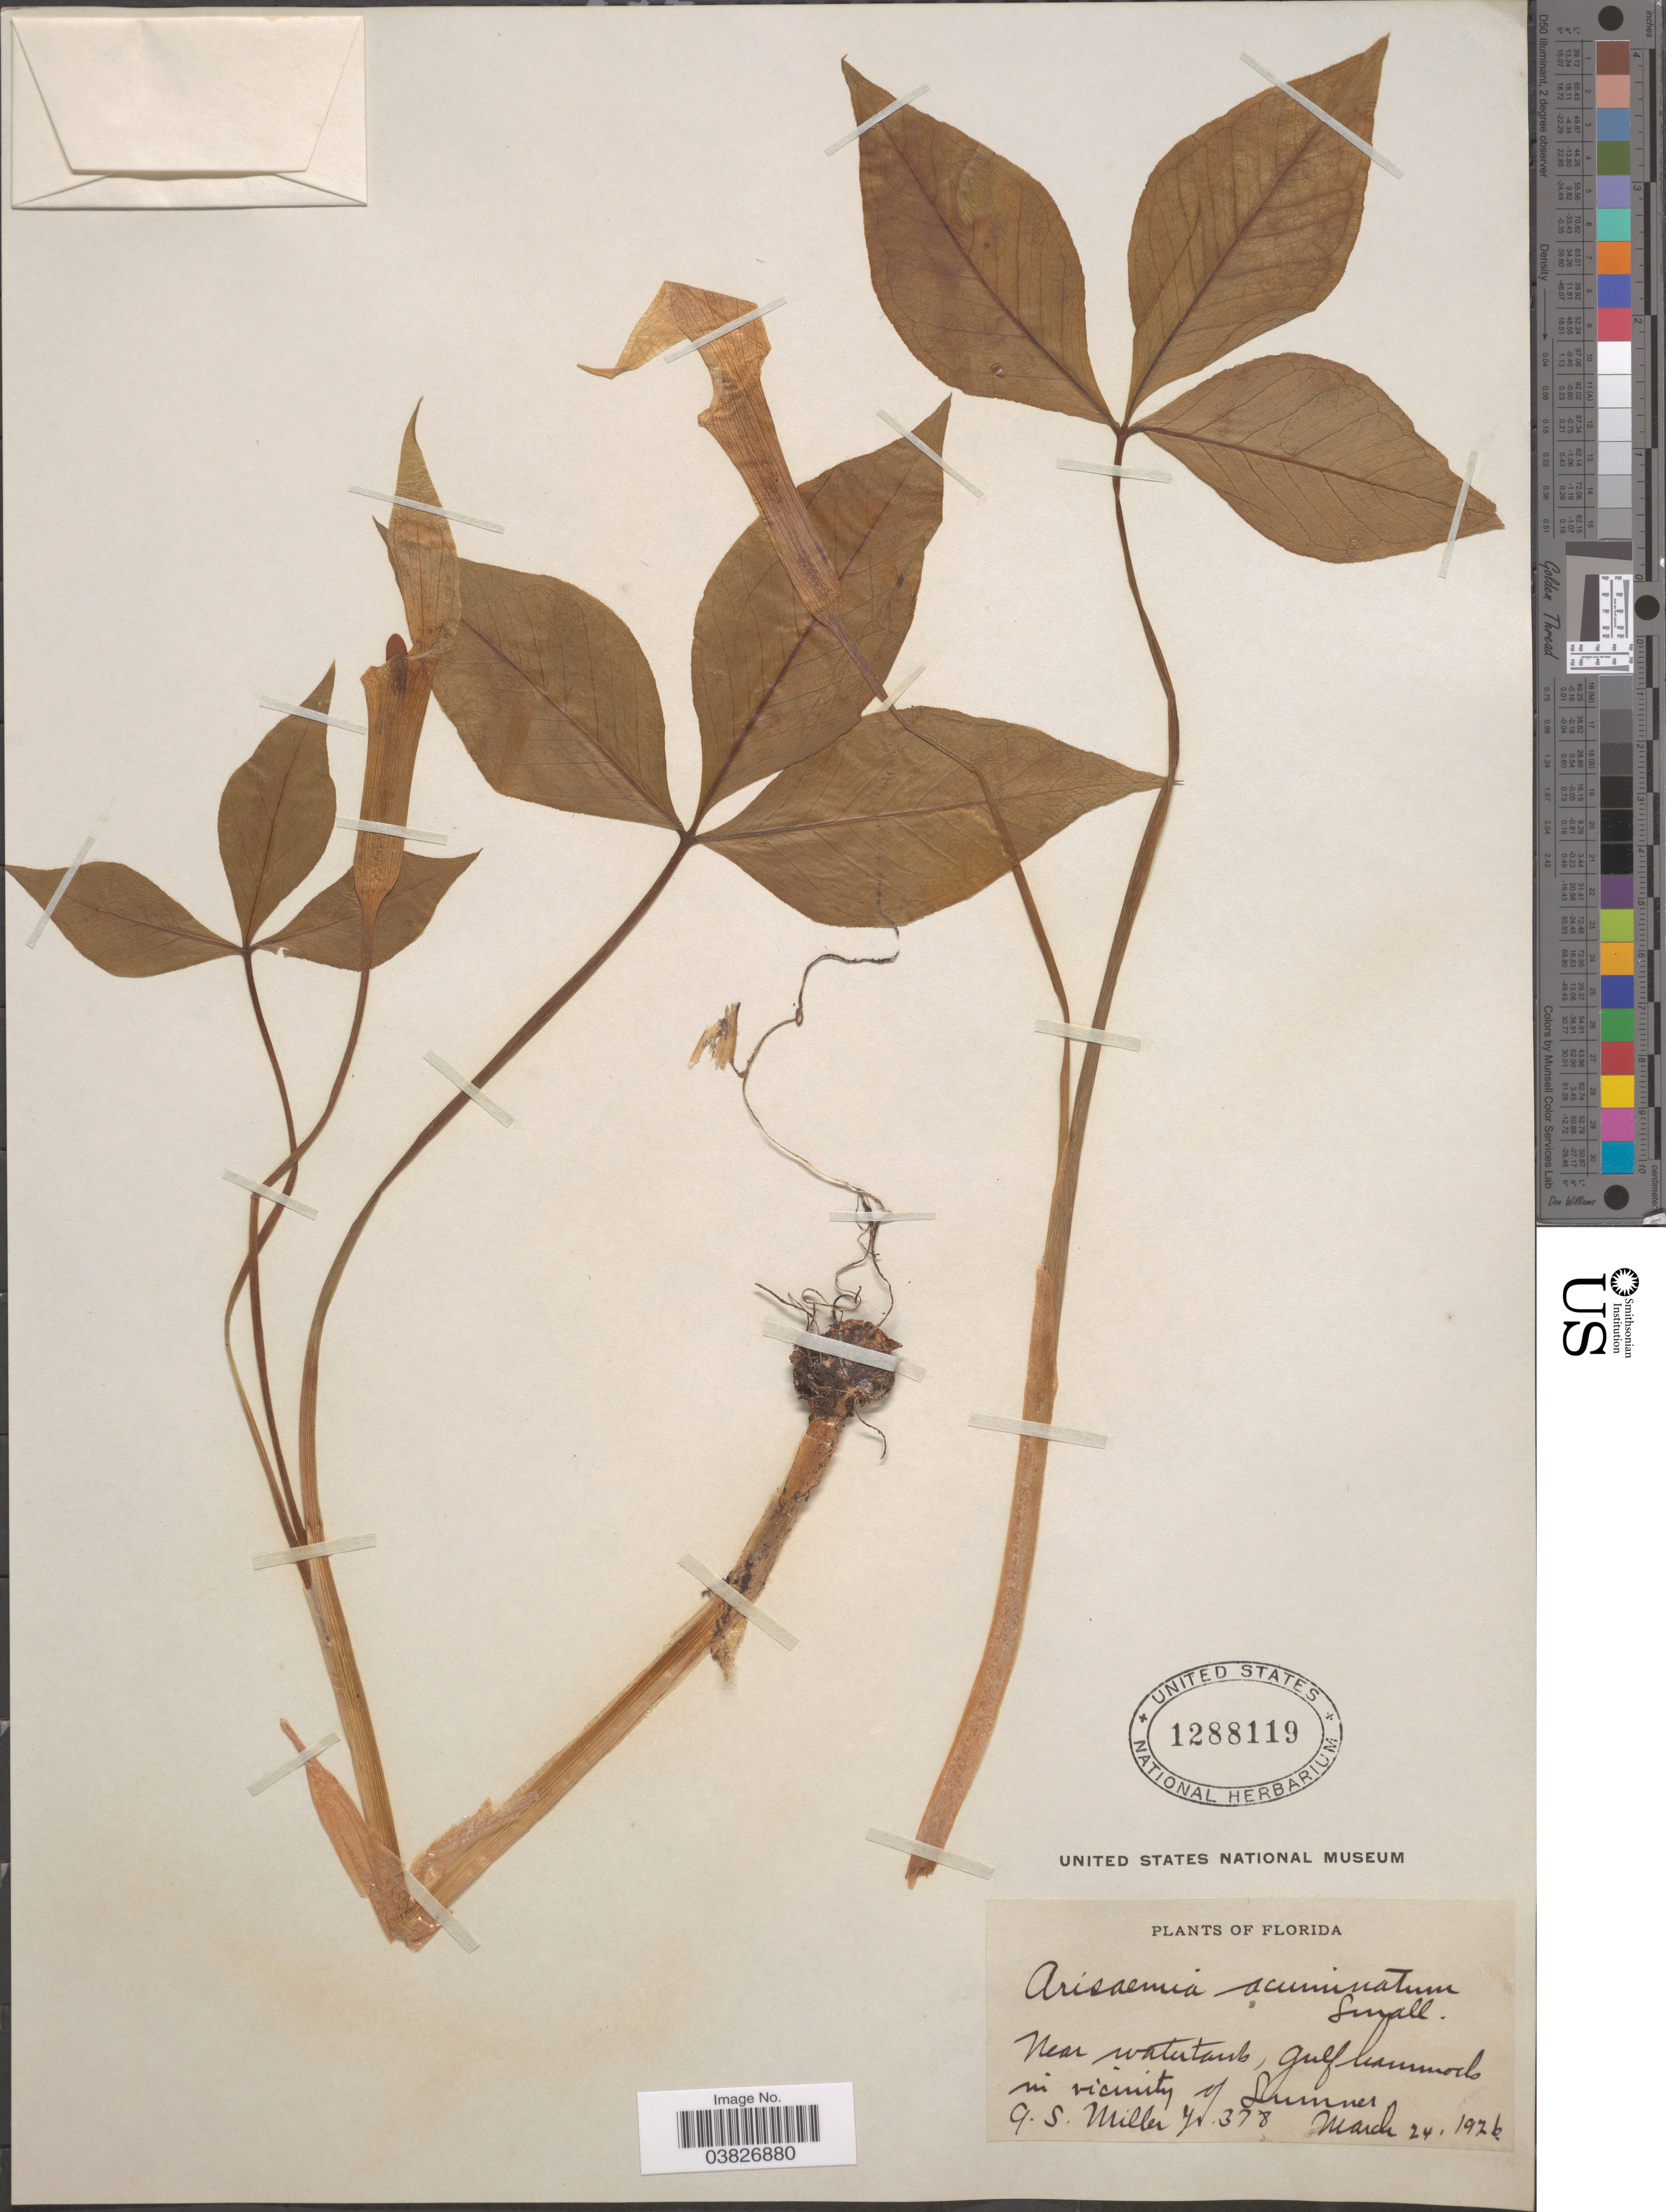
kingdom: Plantae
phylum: Tracheophyta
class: Liliopsida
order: Alismatales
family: Araceae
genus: Arisaema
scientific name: Arisaema acuminatum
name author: Small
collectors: G. S. Miller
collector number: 378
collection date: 1926-03-24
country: United States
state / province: Florida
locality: Near watertanks, Gulf hammock in vicinity of Sumner.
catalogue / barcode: US 1288119